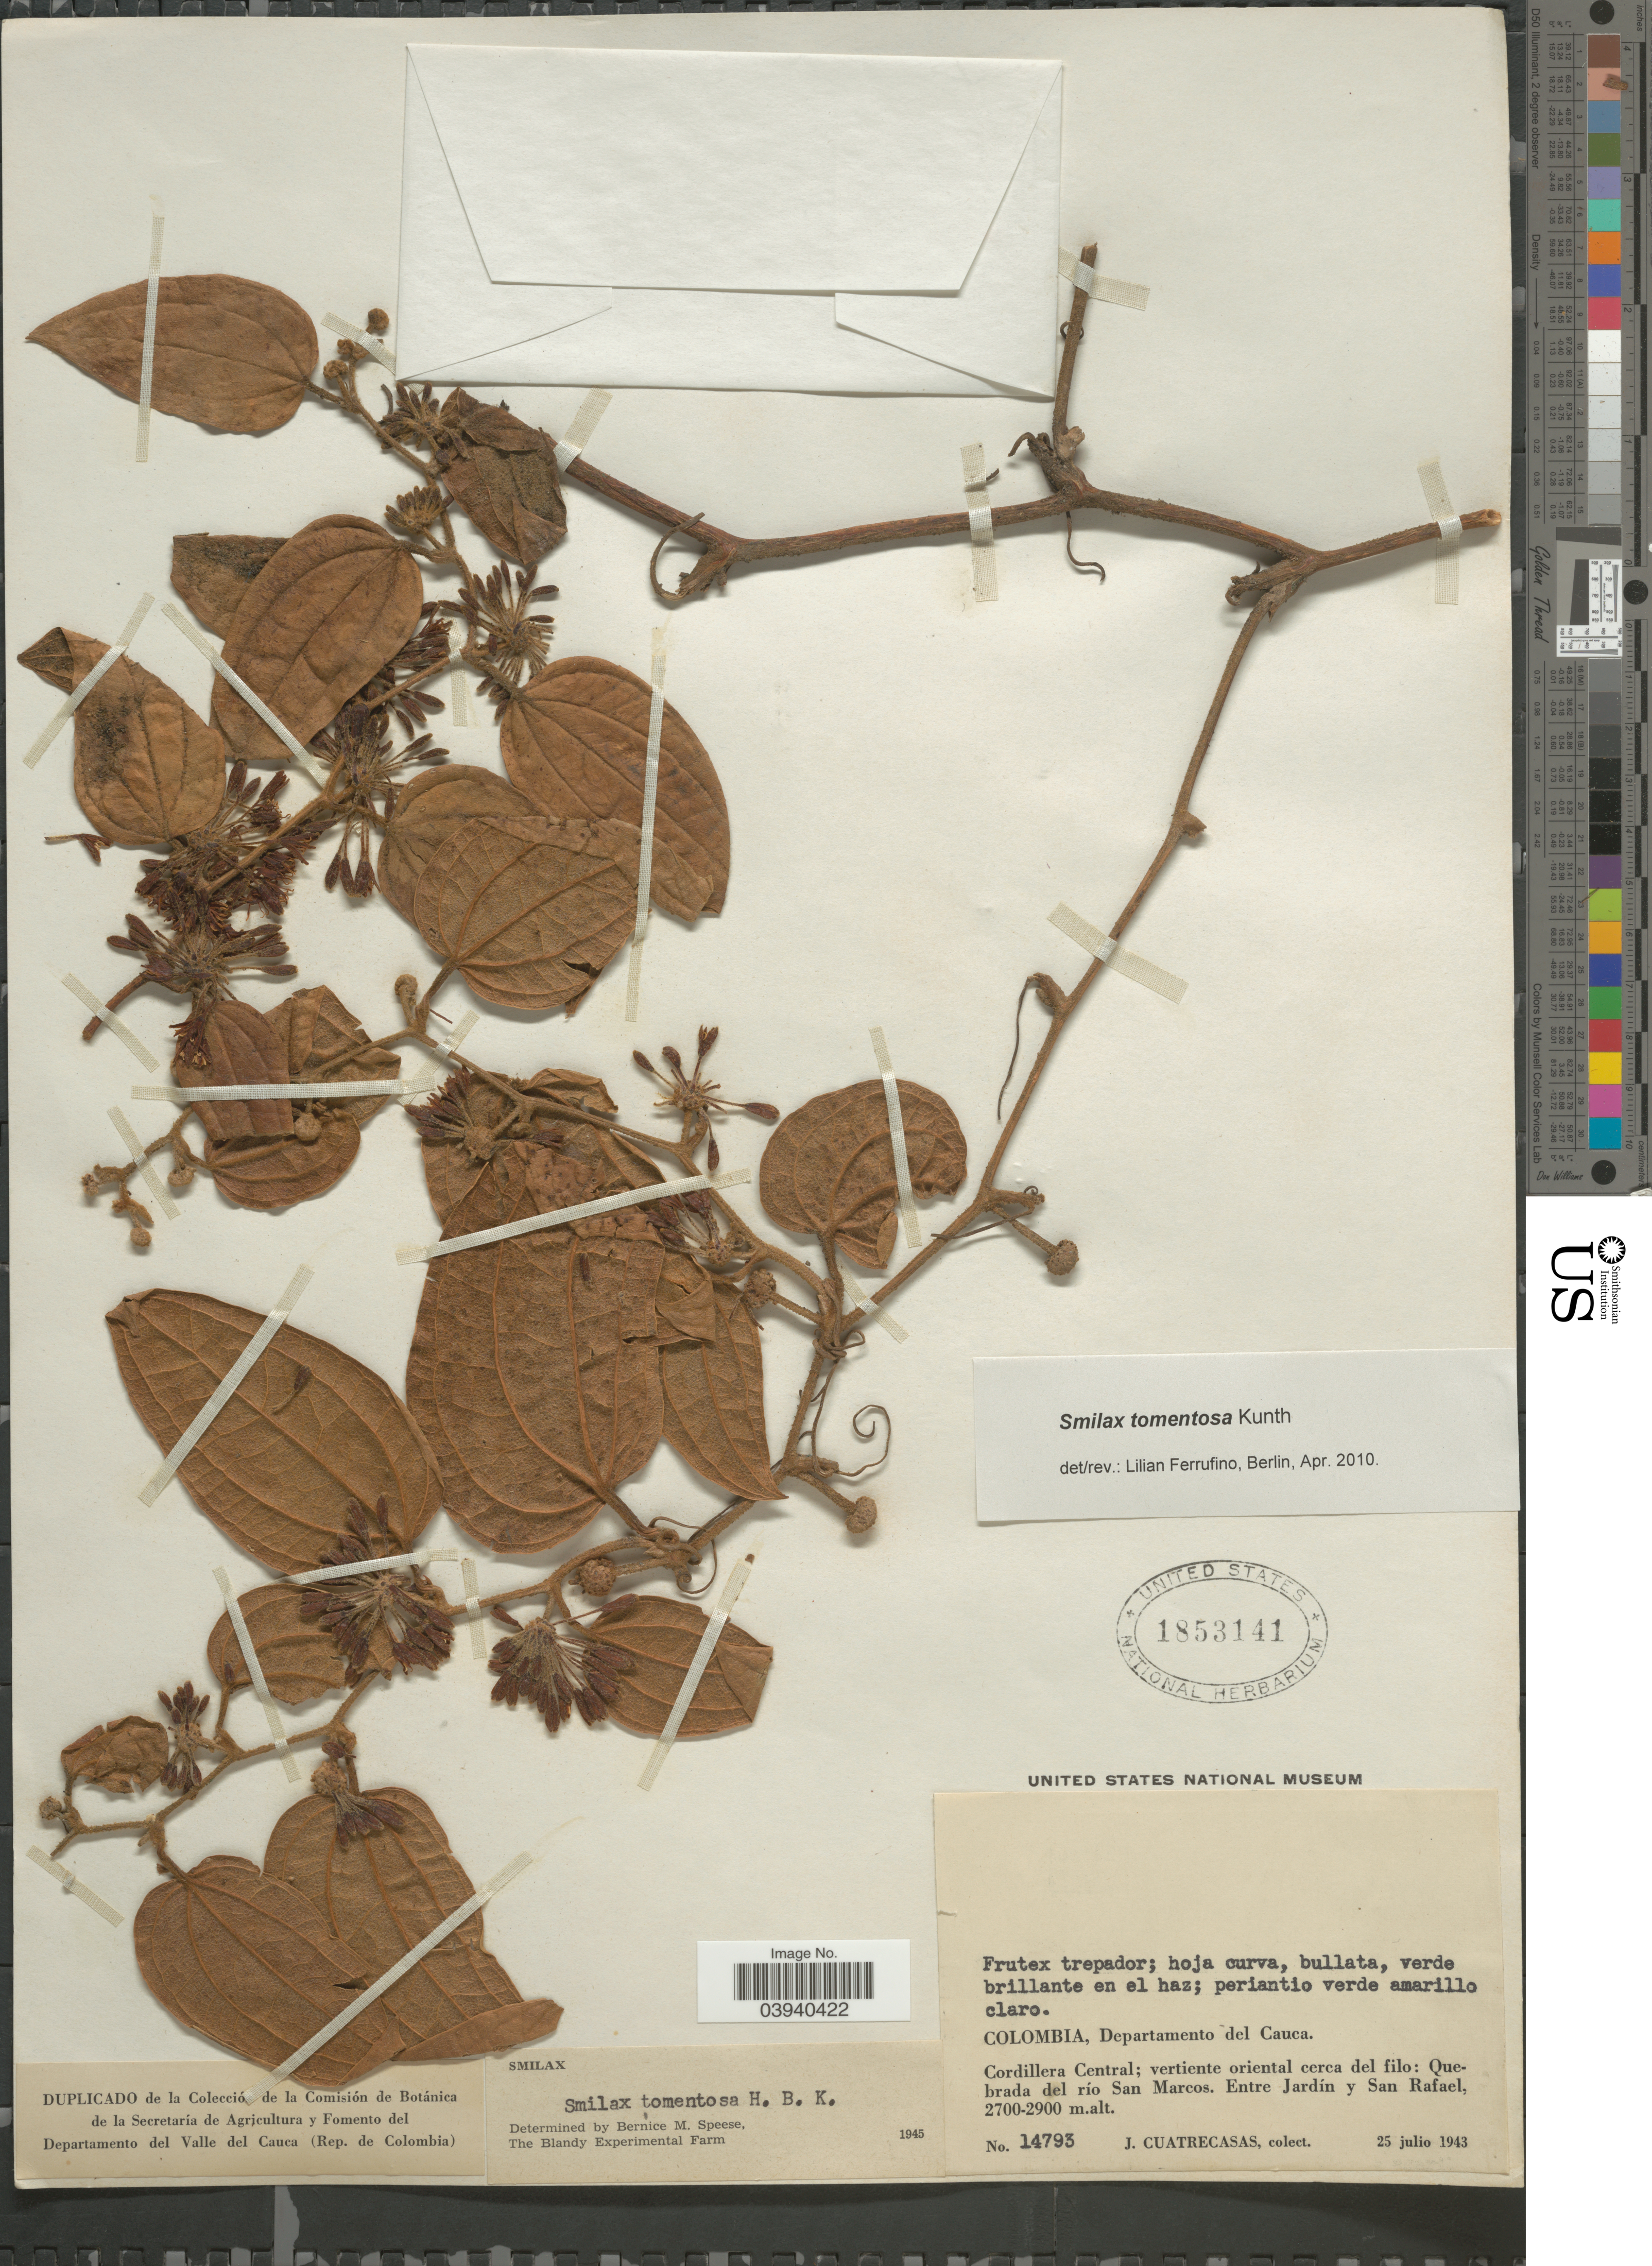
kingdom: Plantae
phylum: Tracheophyta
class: Liliopsida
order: Liliales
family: Smilacaceae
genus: Smilax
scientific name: Smilax tomentosa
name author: Kunth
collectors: J. Cuatrecasas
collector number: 14793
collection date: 1943-07-25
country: Colombia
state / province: Cauca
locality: Departamento del Cauca. Cordillera Central; vertiente oriental cerca del filo: Quebrada del río San Marcos. Entre Jardín y San Rafael.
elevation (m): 2700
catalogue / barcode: US 1853141